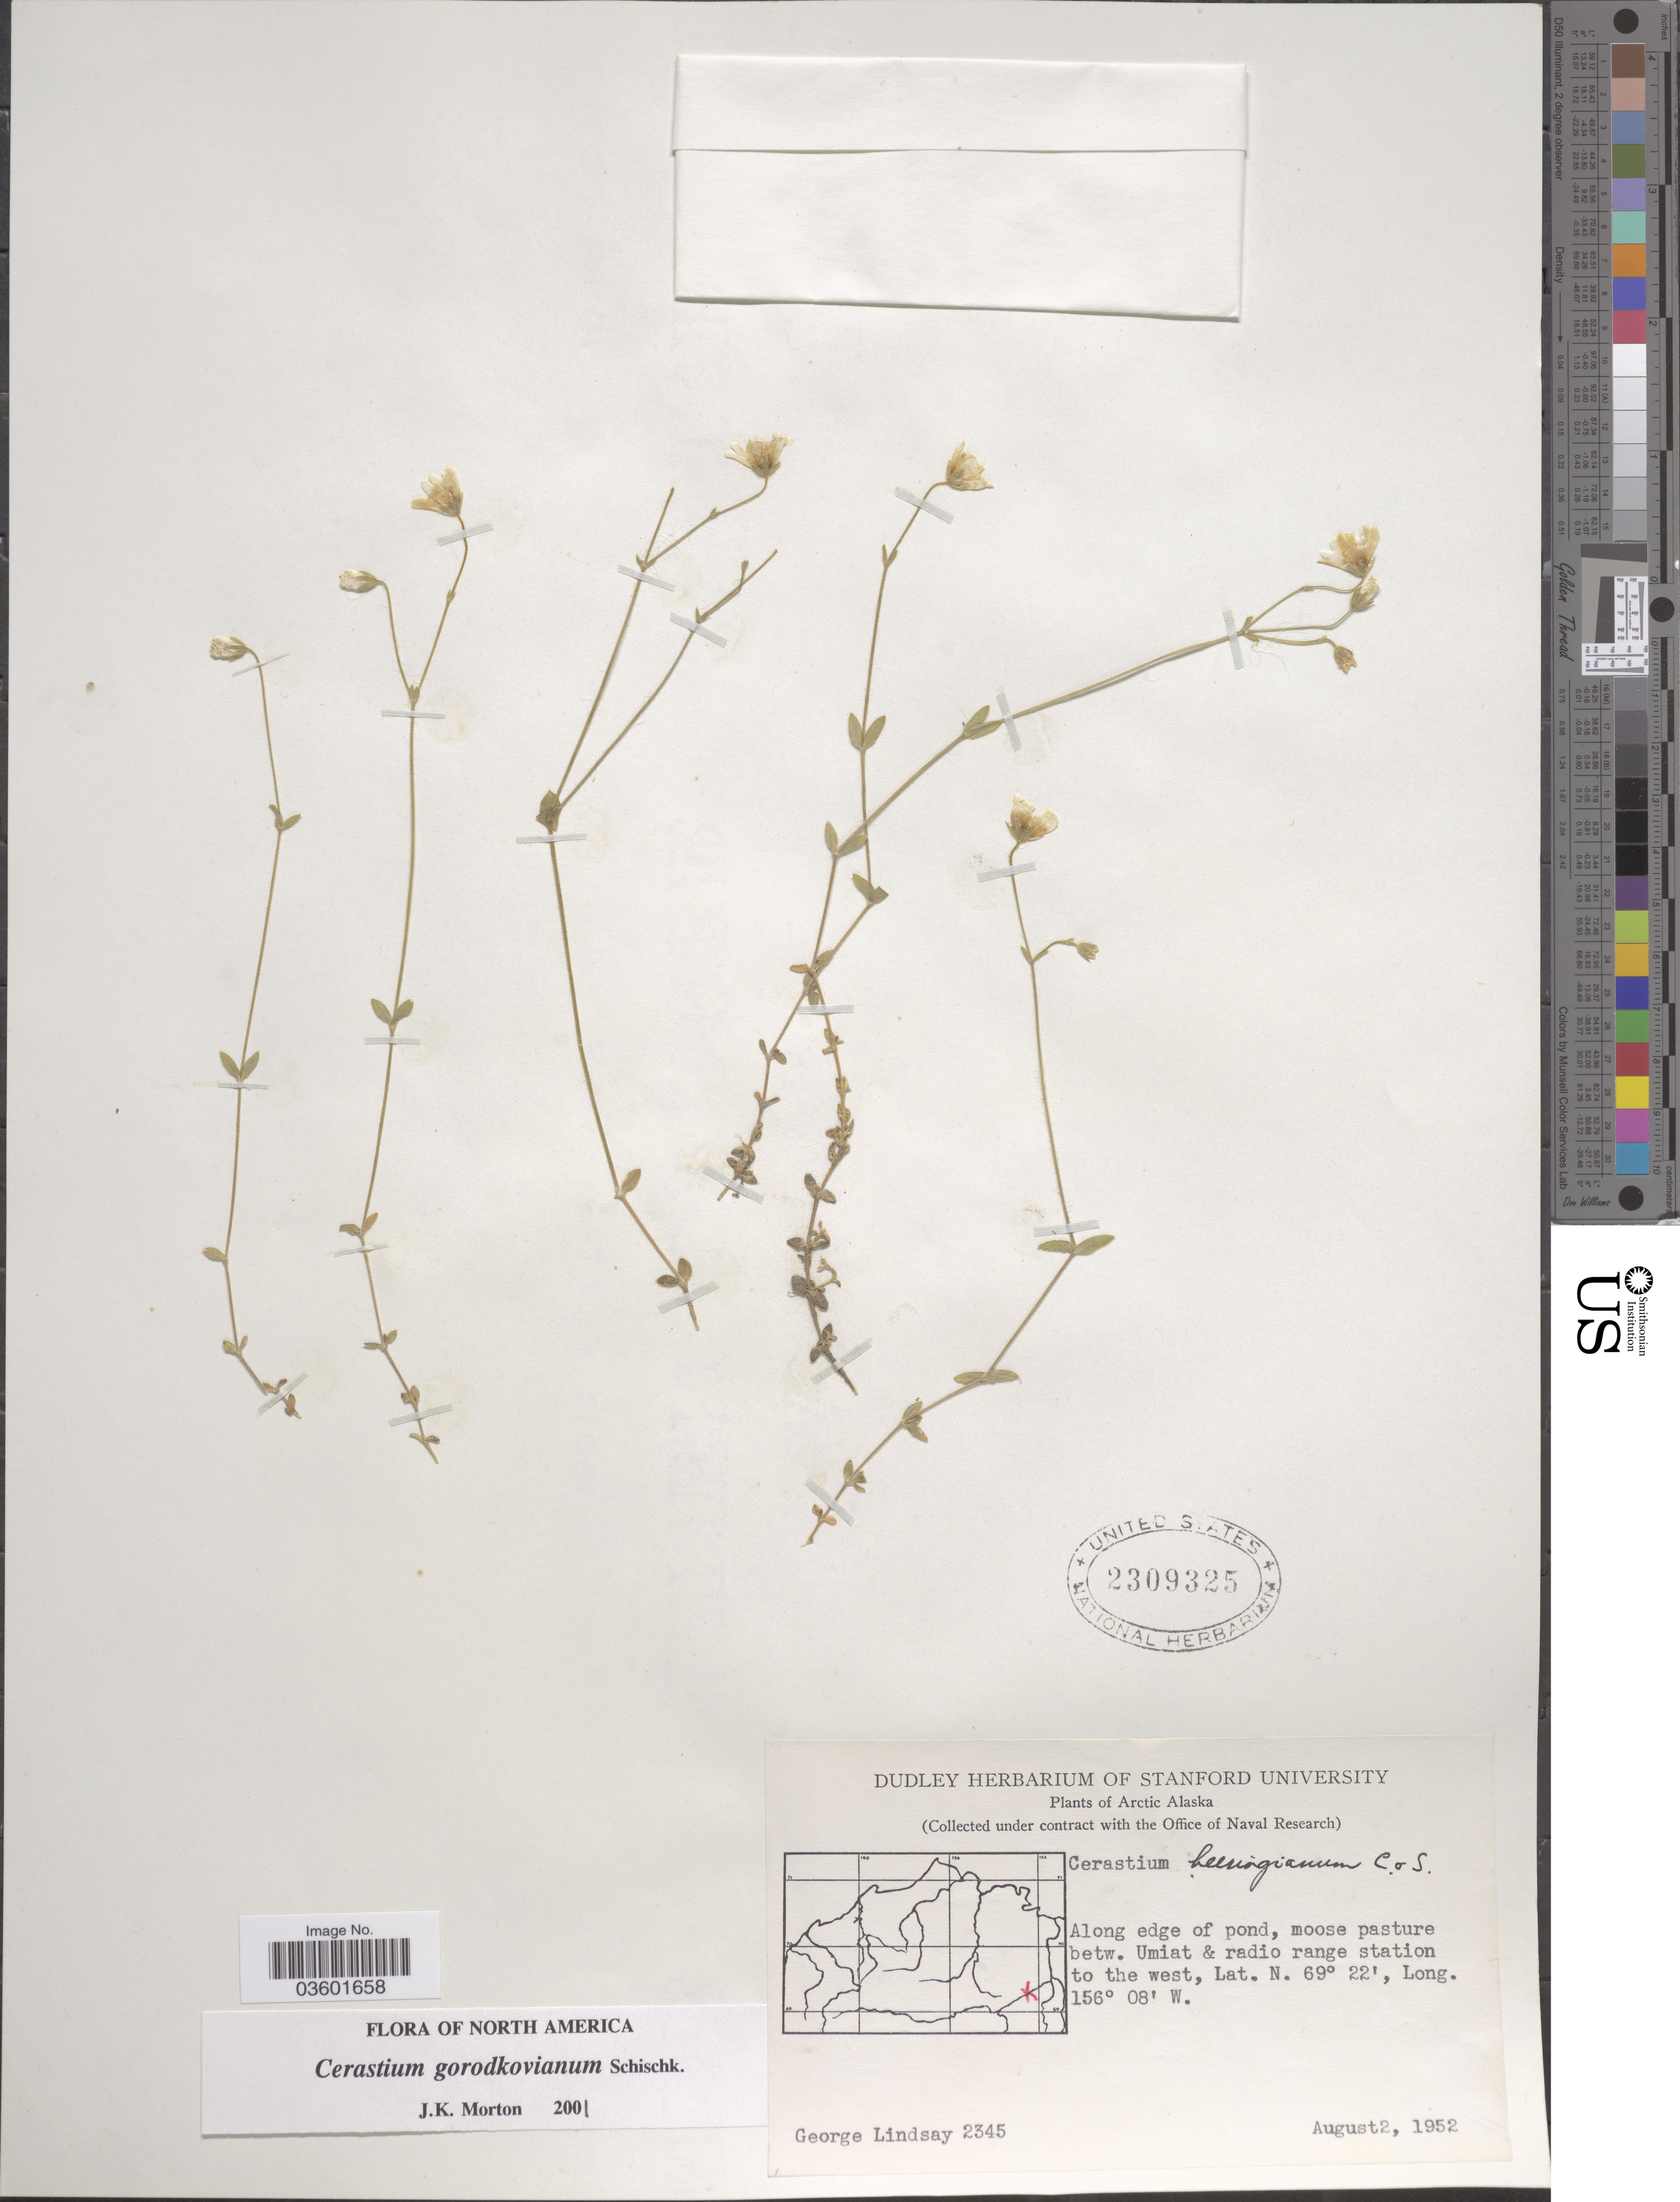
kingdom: Plantae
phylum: Tracheophyta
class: Magnoliopsida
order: Caryophyllales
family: Caryophyllaceae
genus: Cerastium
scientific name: Cerastium gorodkovianum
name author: Schischk.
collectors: G. Lindsay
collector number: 2345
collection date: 1952-08-02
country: United States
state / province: Alaska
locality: Arctic. Betw. Umiat & radio range station to the west.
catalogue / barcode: US 2309325